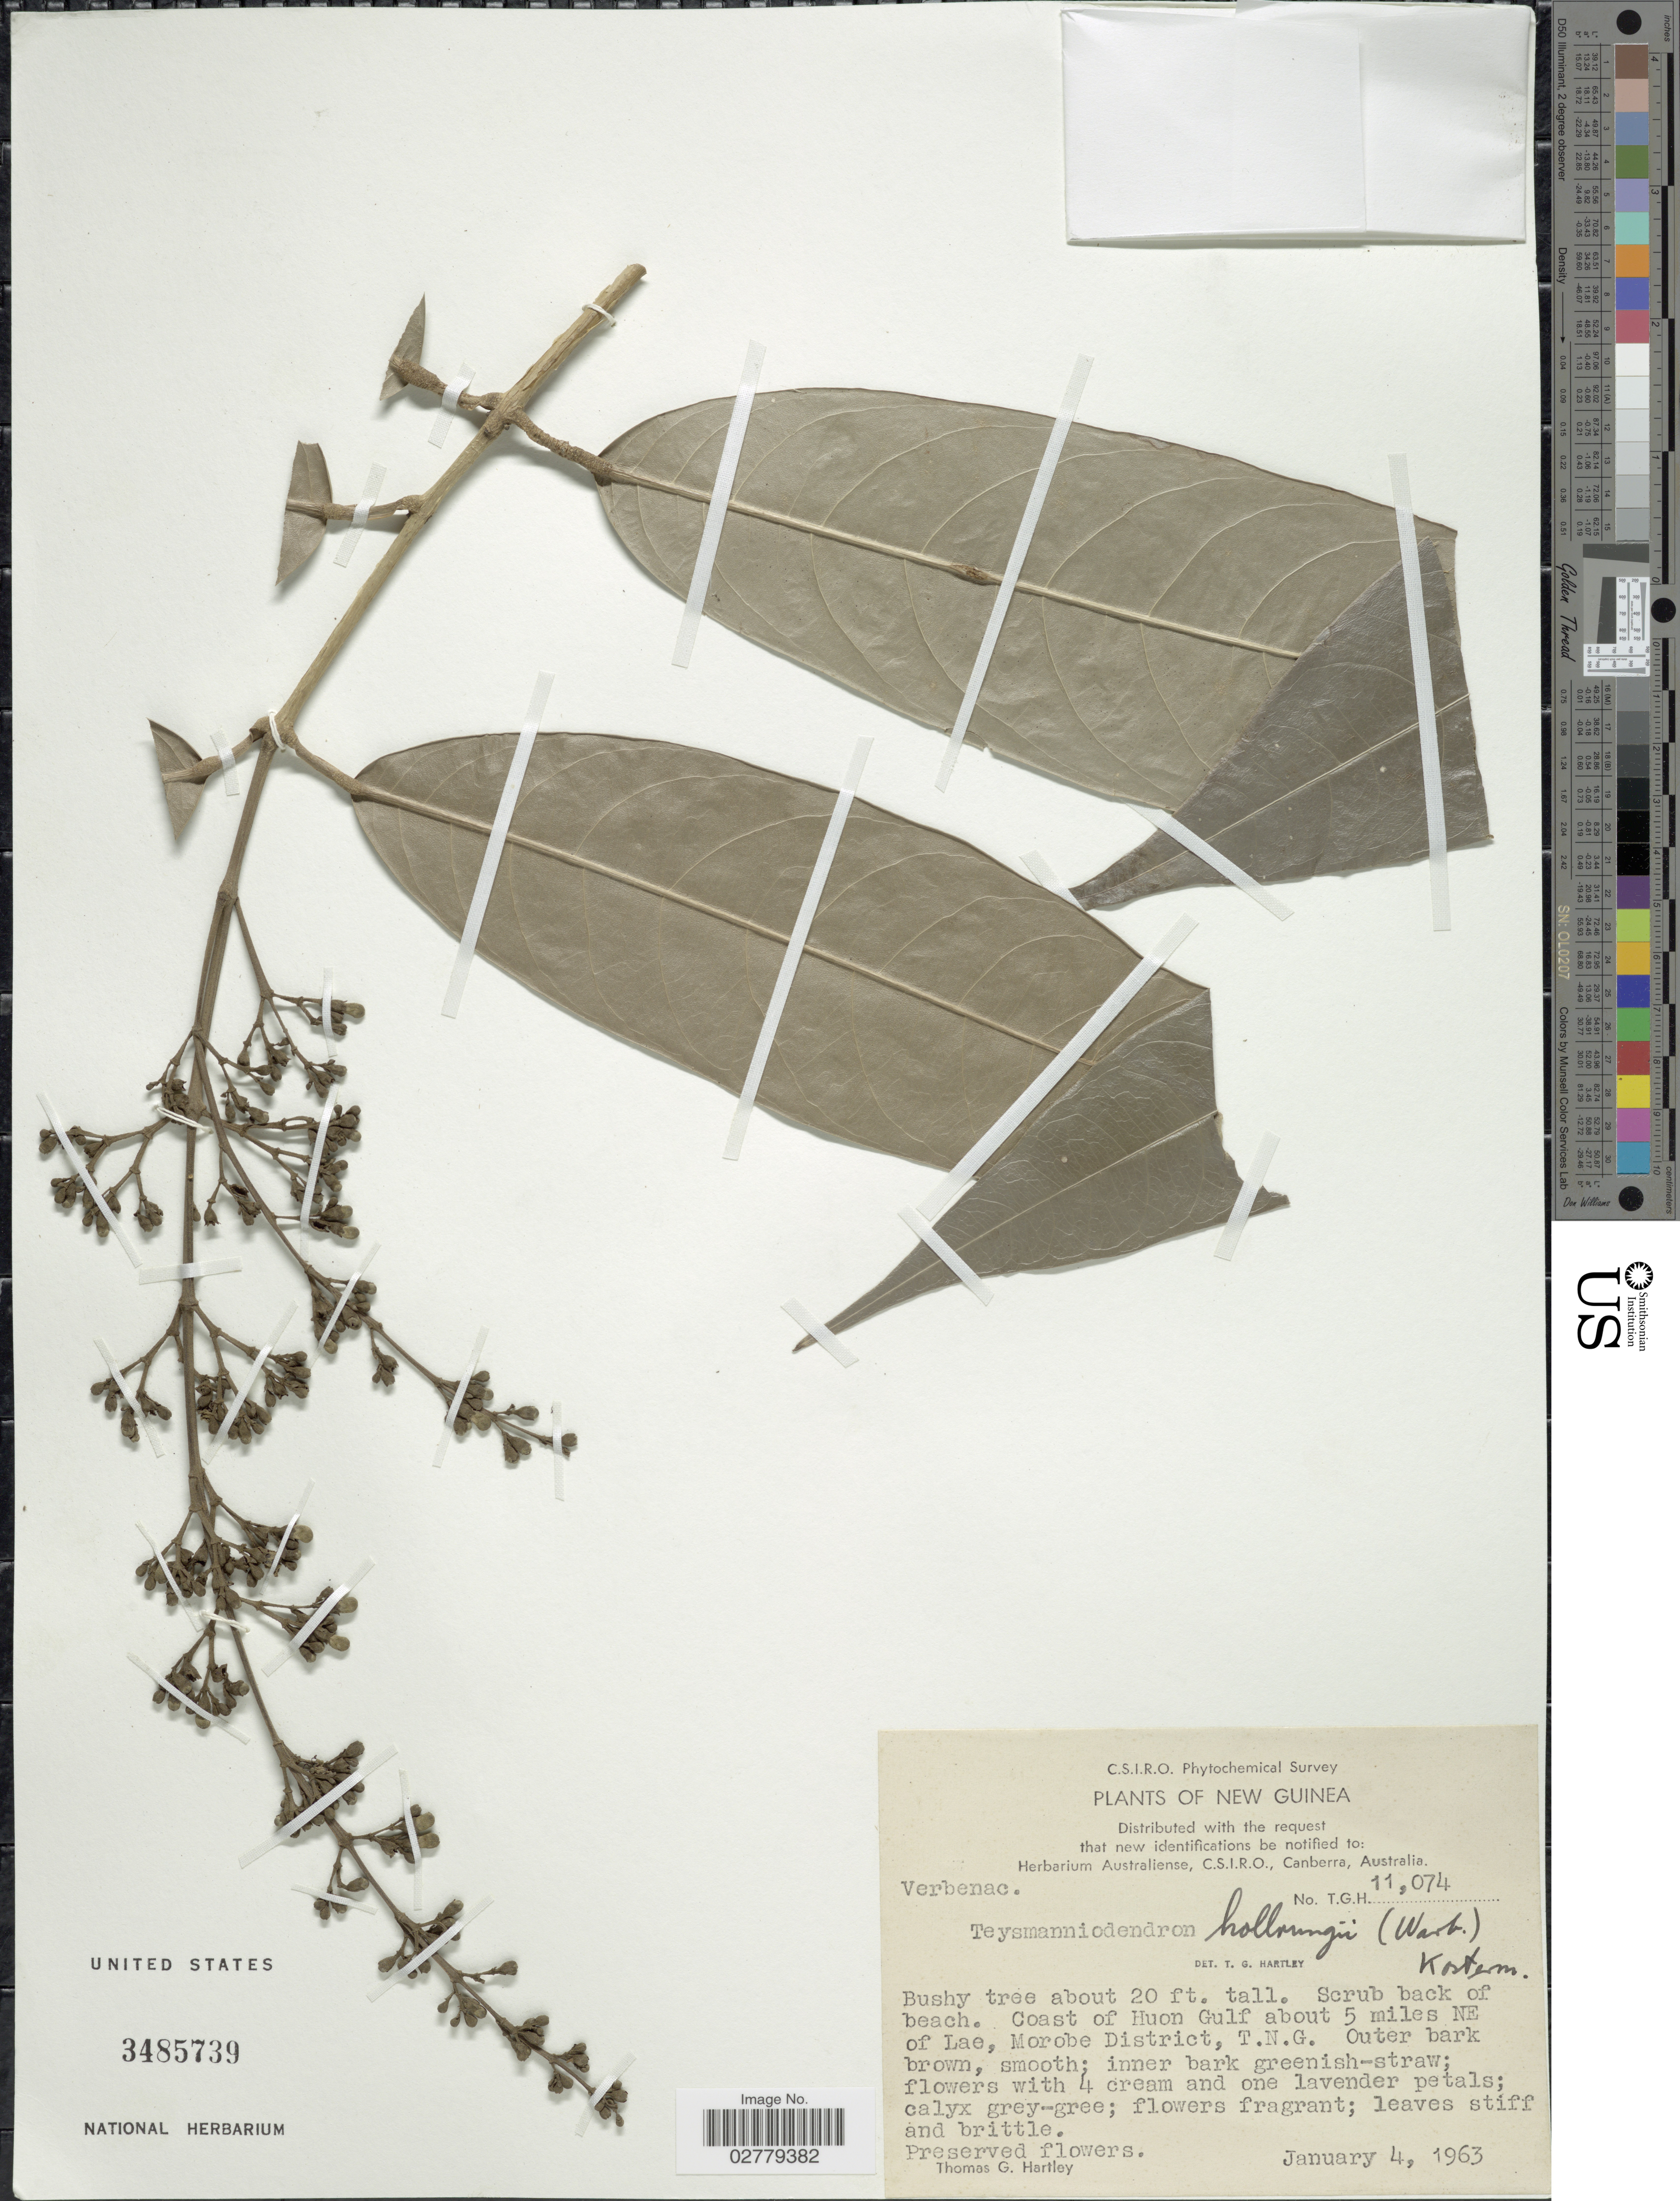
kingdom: Plantae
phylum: Tracheophyta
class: Magnoliopsida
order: Lamiales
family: Lamiaceae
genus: Teijsmanniodendron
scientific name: Teijsmanniodendron hollrungii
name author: (Warb.) Kosterm.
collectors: T. G. Hartley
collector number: TGH11074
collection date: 1963-01-04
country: Papua New Guinea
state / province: Morobe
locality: New Guinea. Coast of Huon Gulf about 5 miles NE of Lae, Morobe District, T.N.G.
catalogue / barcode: US 3485739